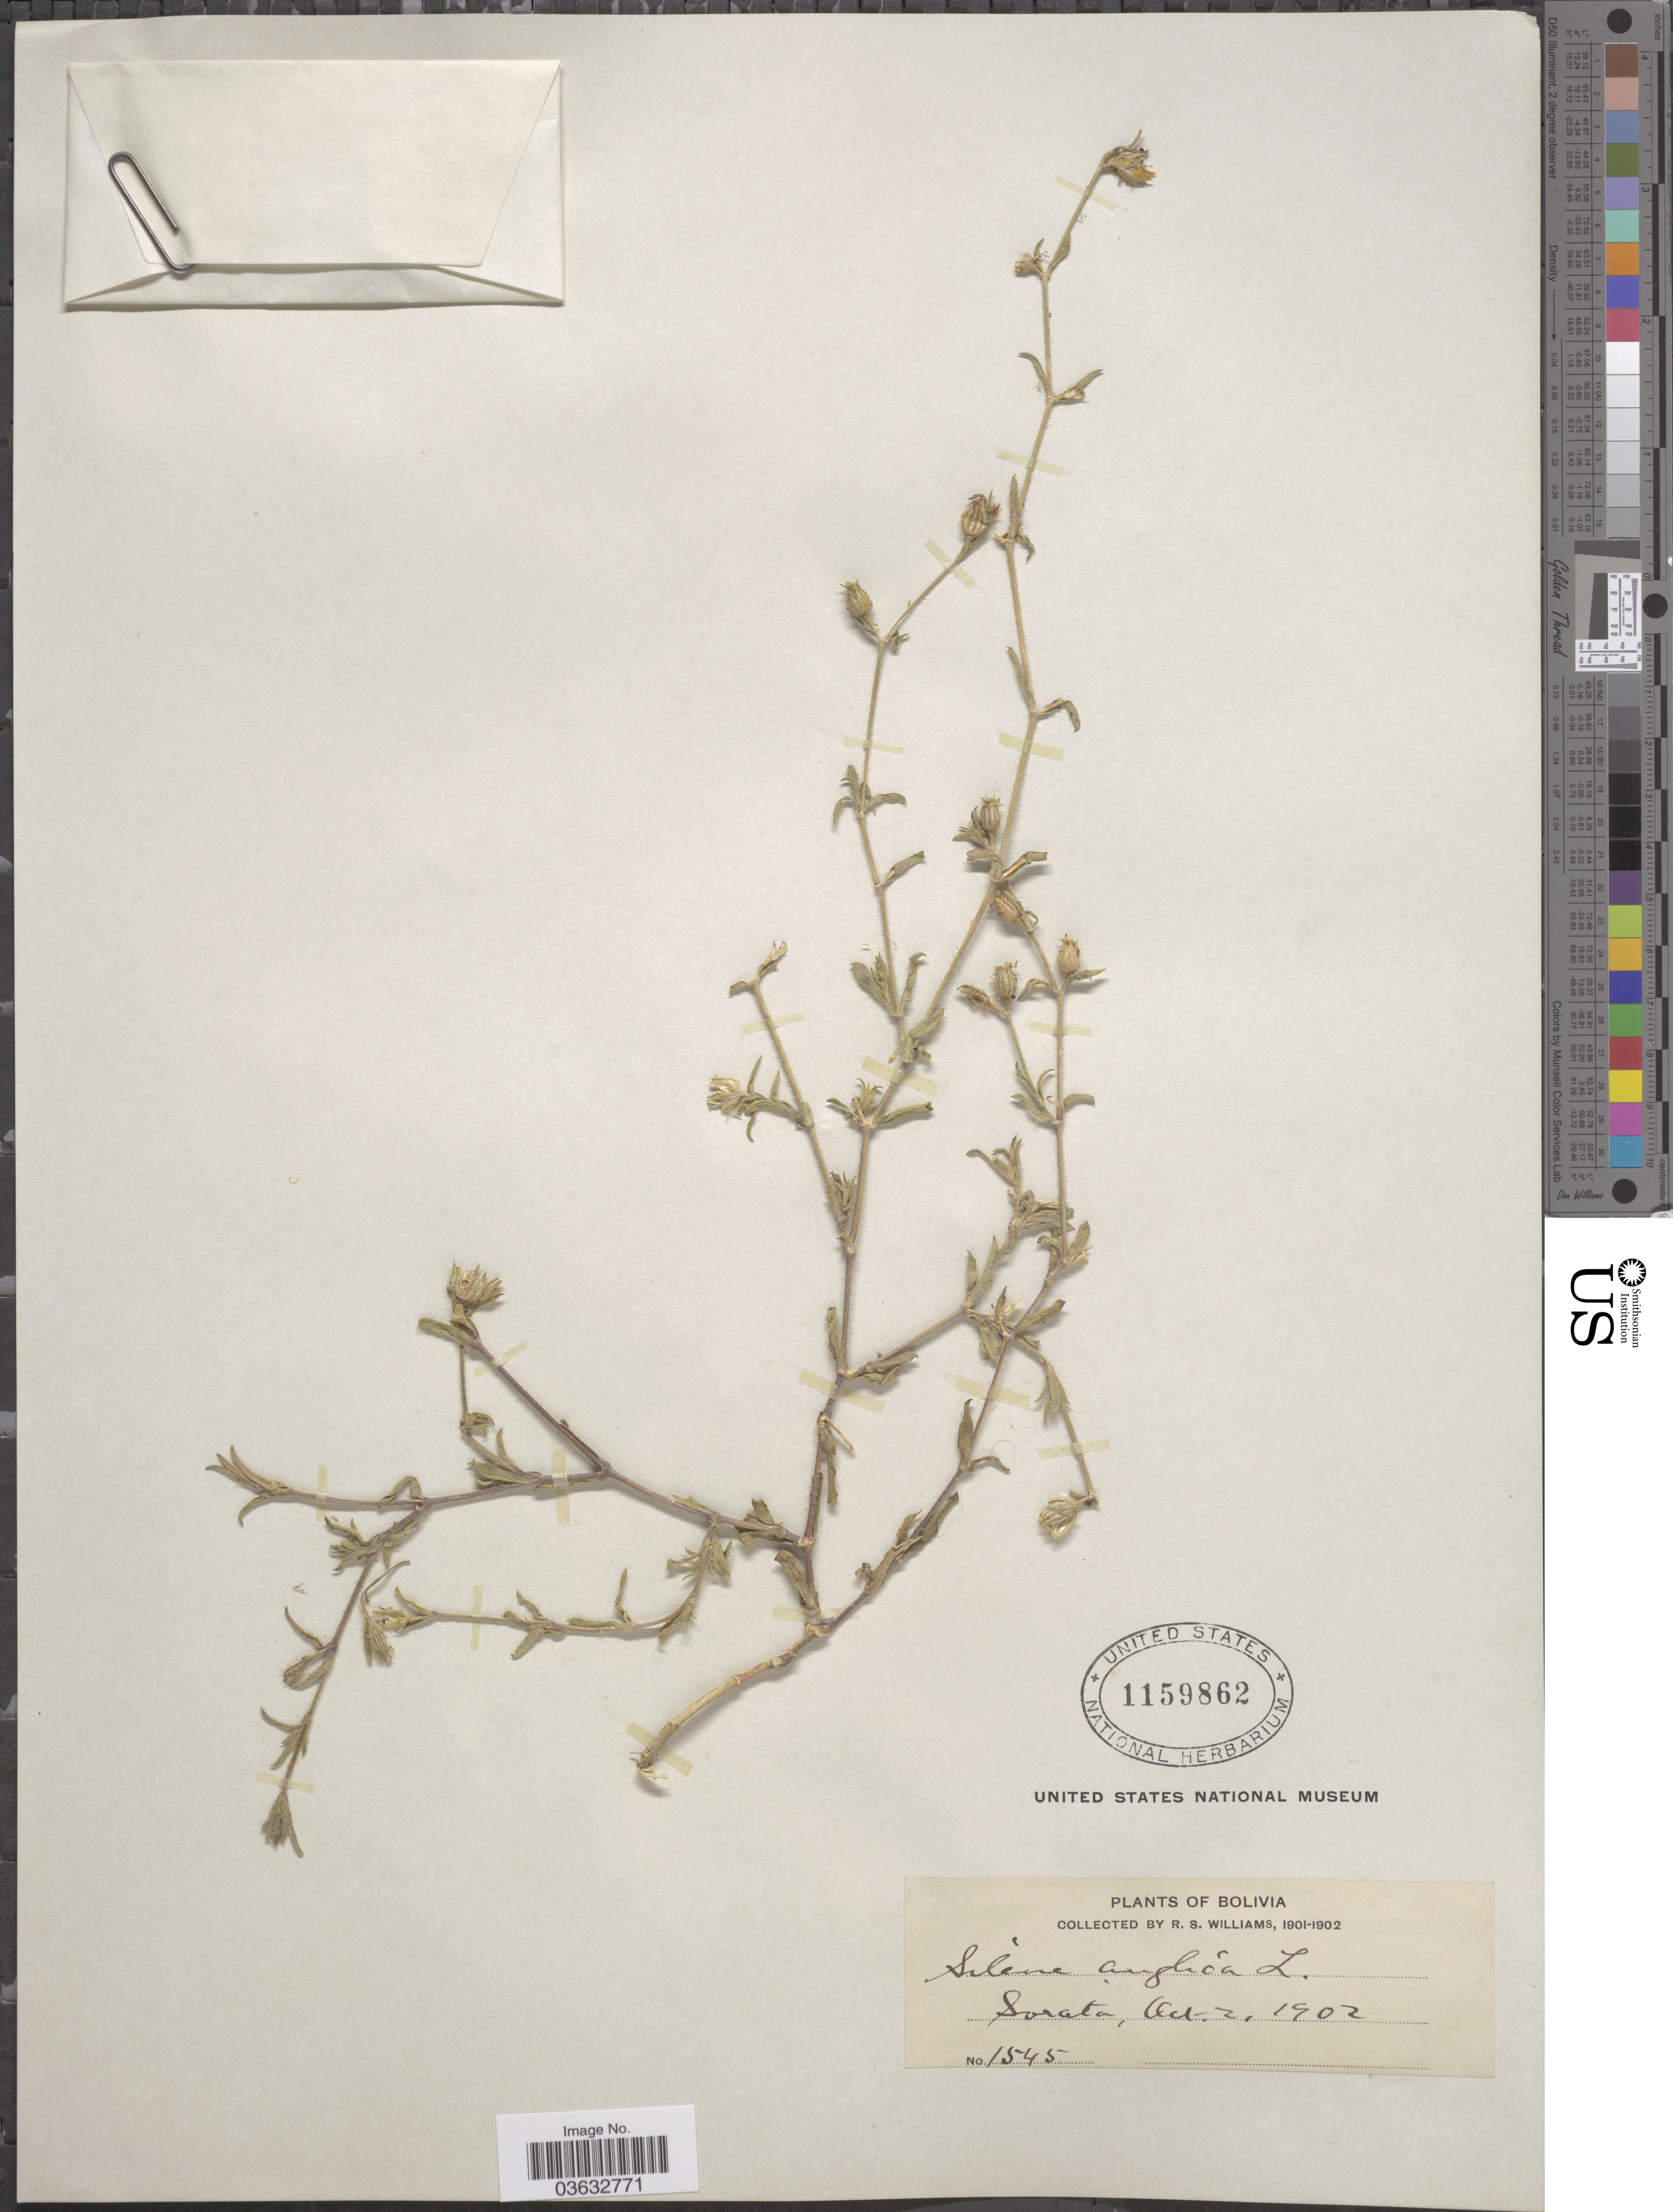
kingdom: Plantae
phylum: Tracheophyta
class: Magnoliopsida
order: Caryophyllales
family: Caryophyllaceae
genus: Silene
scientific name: Silene gallica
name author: L.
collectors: R. S. Williams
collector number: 1545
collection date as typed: Oct. 2, 1902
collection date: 1902-10-02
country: Bolivia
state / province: La Páz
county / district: Larecaja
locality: Sorata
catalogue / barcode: US 1159862